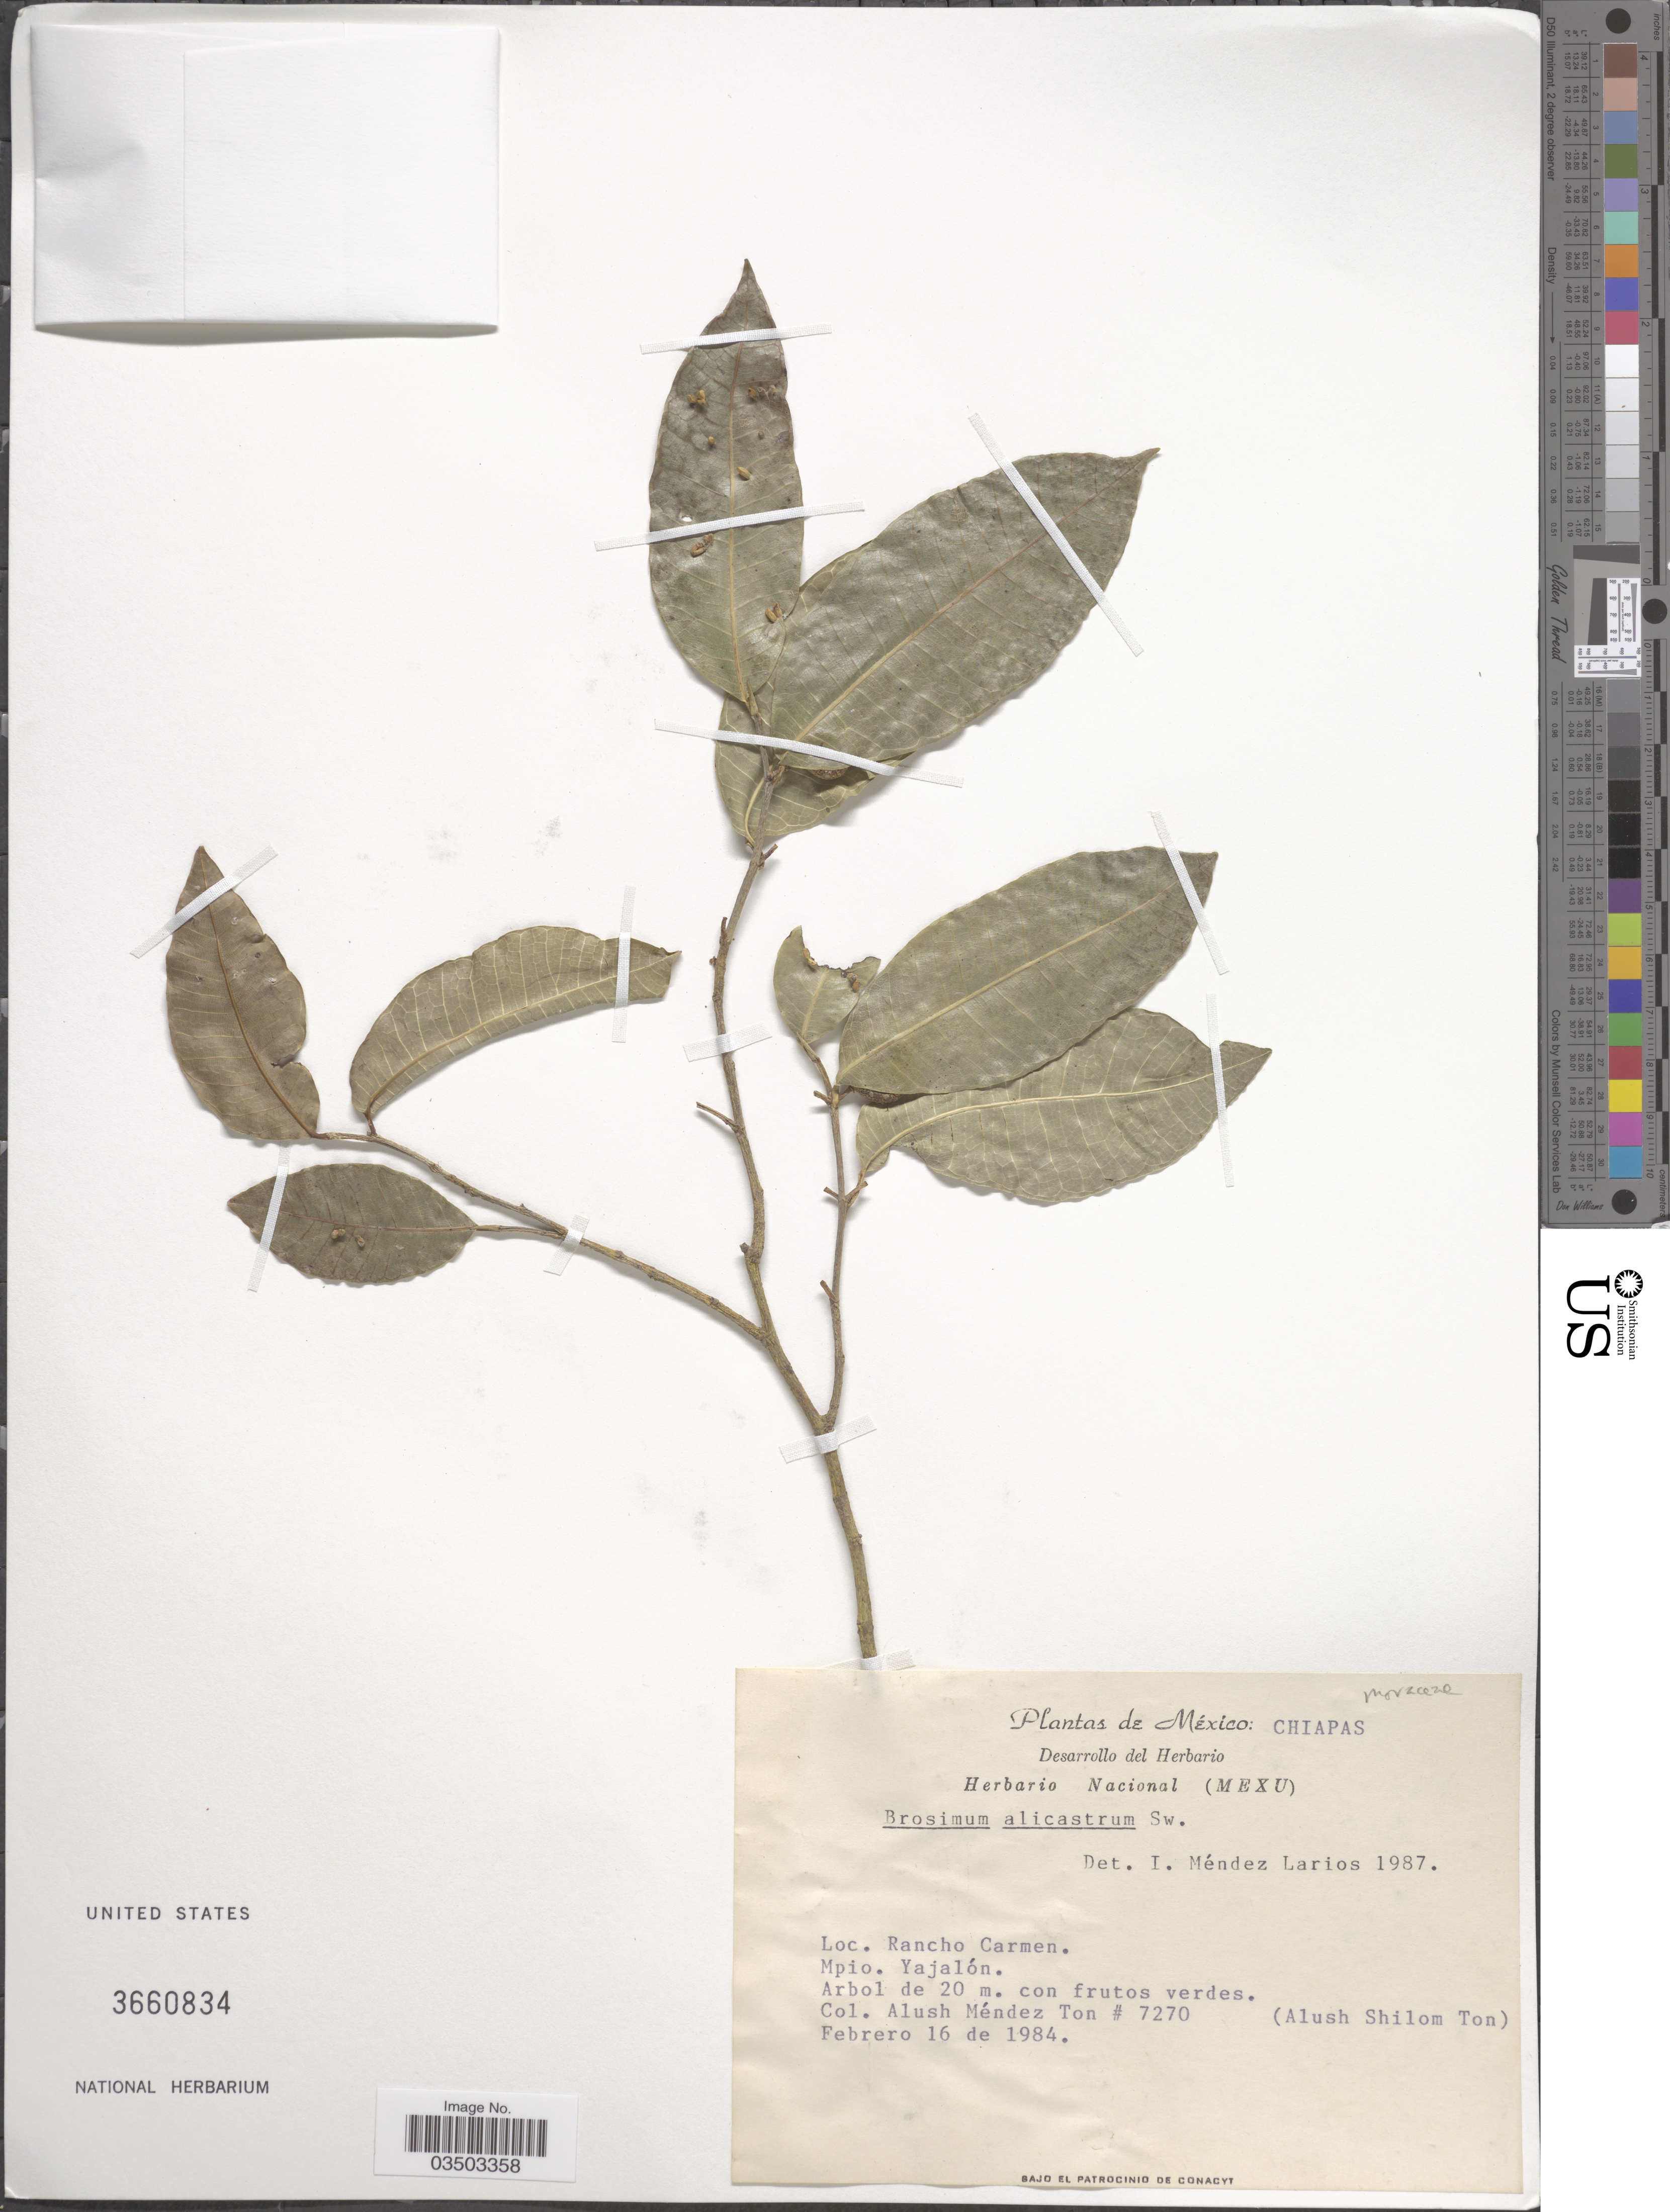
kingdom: Plantae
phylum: Tracheophyta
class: Magnoliopsida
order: Rosales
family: Moraceae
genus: Brosimum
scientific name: Brosimum alicastrum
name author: Sw.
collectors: A. Méndez Ton & A. M. Ton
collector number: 7270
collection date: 1984-02-16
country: Mexico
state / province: Chiapas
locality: Rancho Carmen. Mpio. Yajalón.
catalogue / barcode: US 3660834